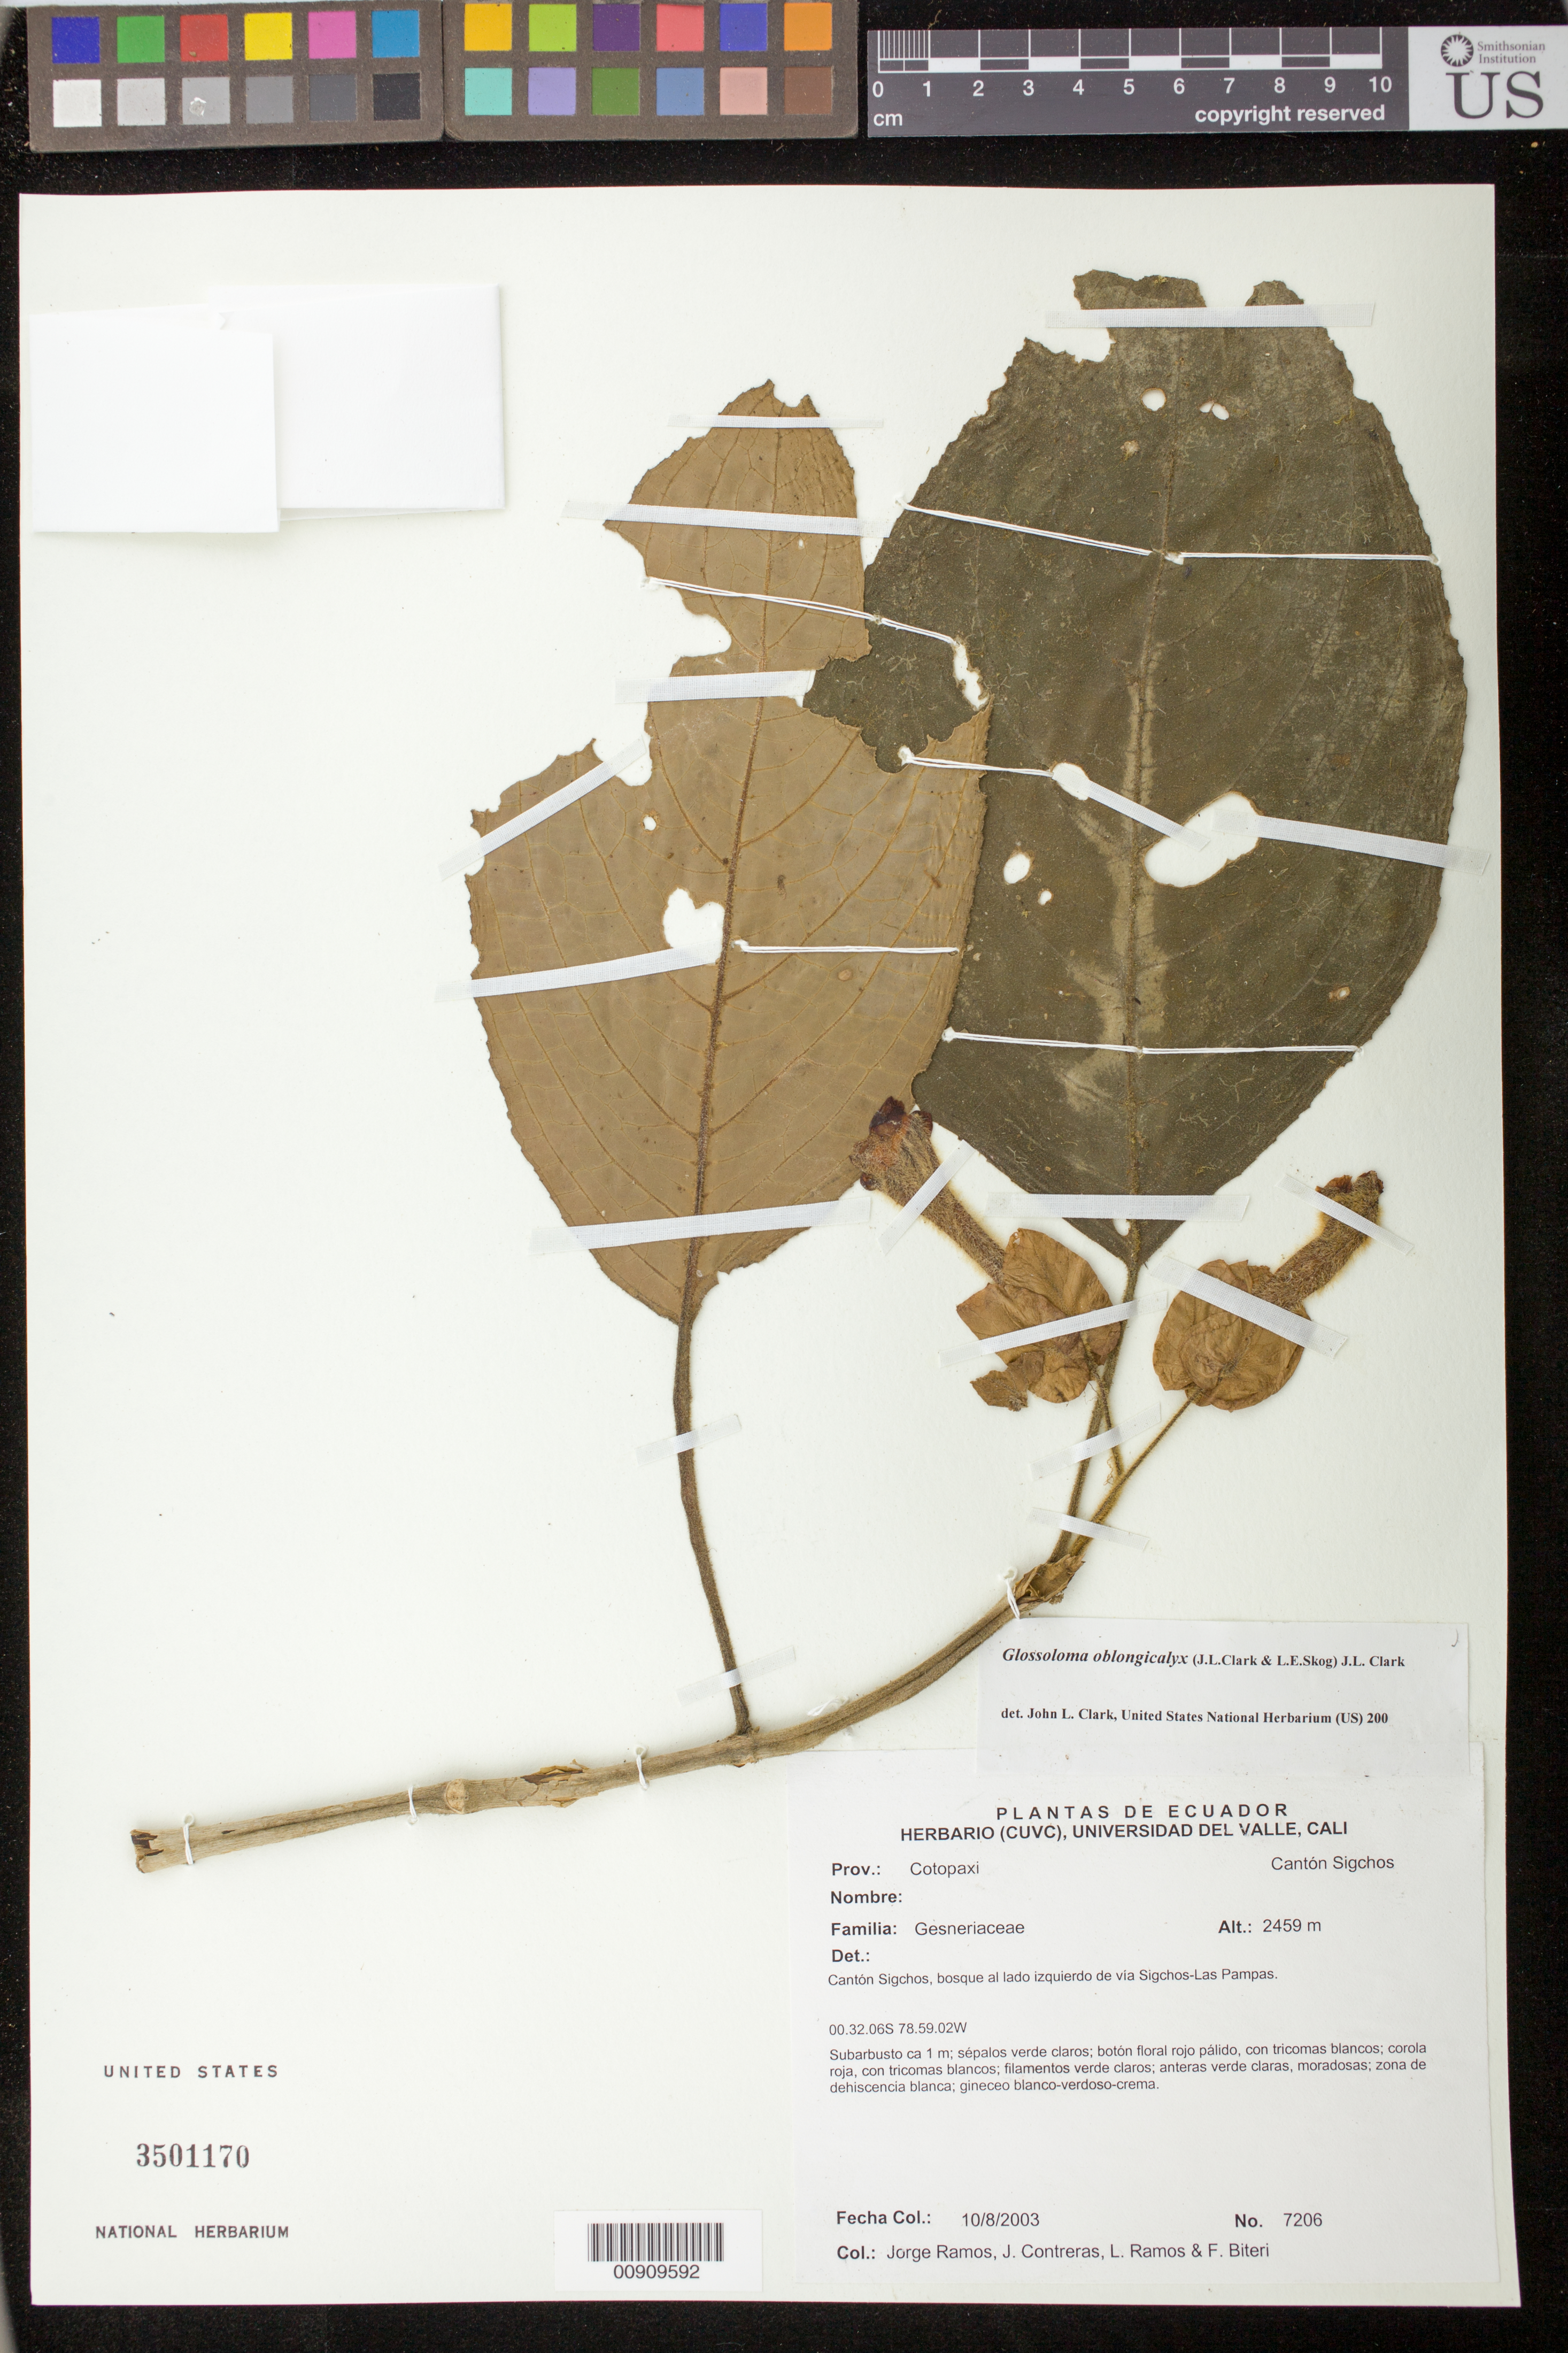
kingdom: Plantae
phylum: Tracheophyta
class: Magnoliopsida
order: Lamiales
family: Gesneriaceae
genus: Glossoloma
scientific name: Glossoloma oblongicalyx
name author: (J.L. Clark & L.E. Skog) J.L. Clark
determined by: Clark, J. L., (SEL), The Marie Selby Botanical Garden (UNITED STATES)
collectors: J. Ramos, J. Contreras, L. Ramos & F. Biteri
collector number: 7206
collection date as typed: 10 Aug 2003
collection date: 2003-08-10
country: Ecuador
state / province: Cotopaxi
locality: Cantón Sigchos, bosque al lado izquierdo de via Sigchos-Las Pampas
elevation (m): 2459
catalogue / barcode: US 3501170